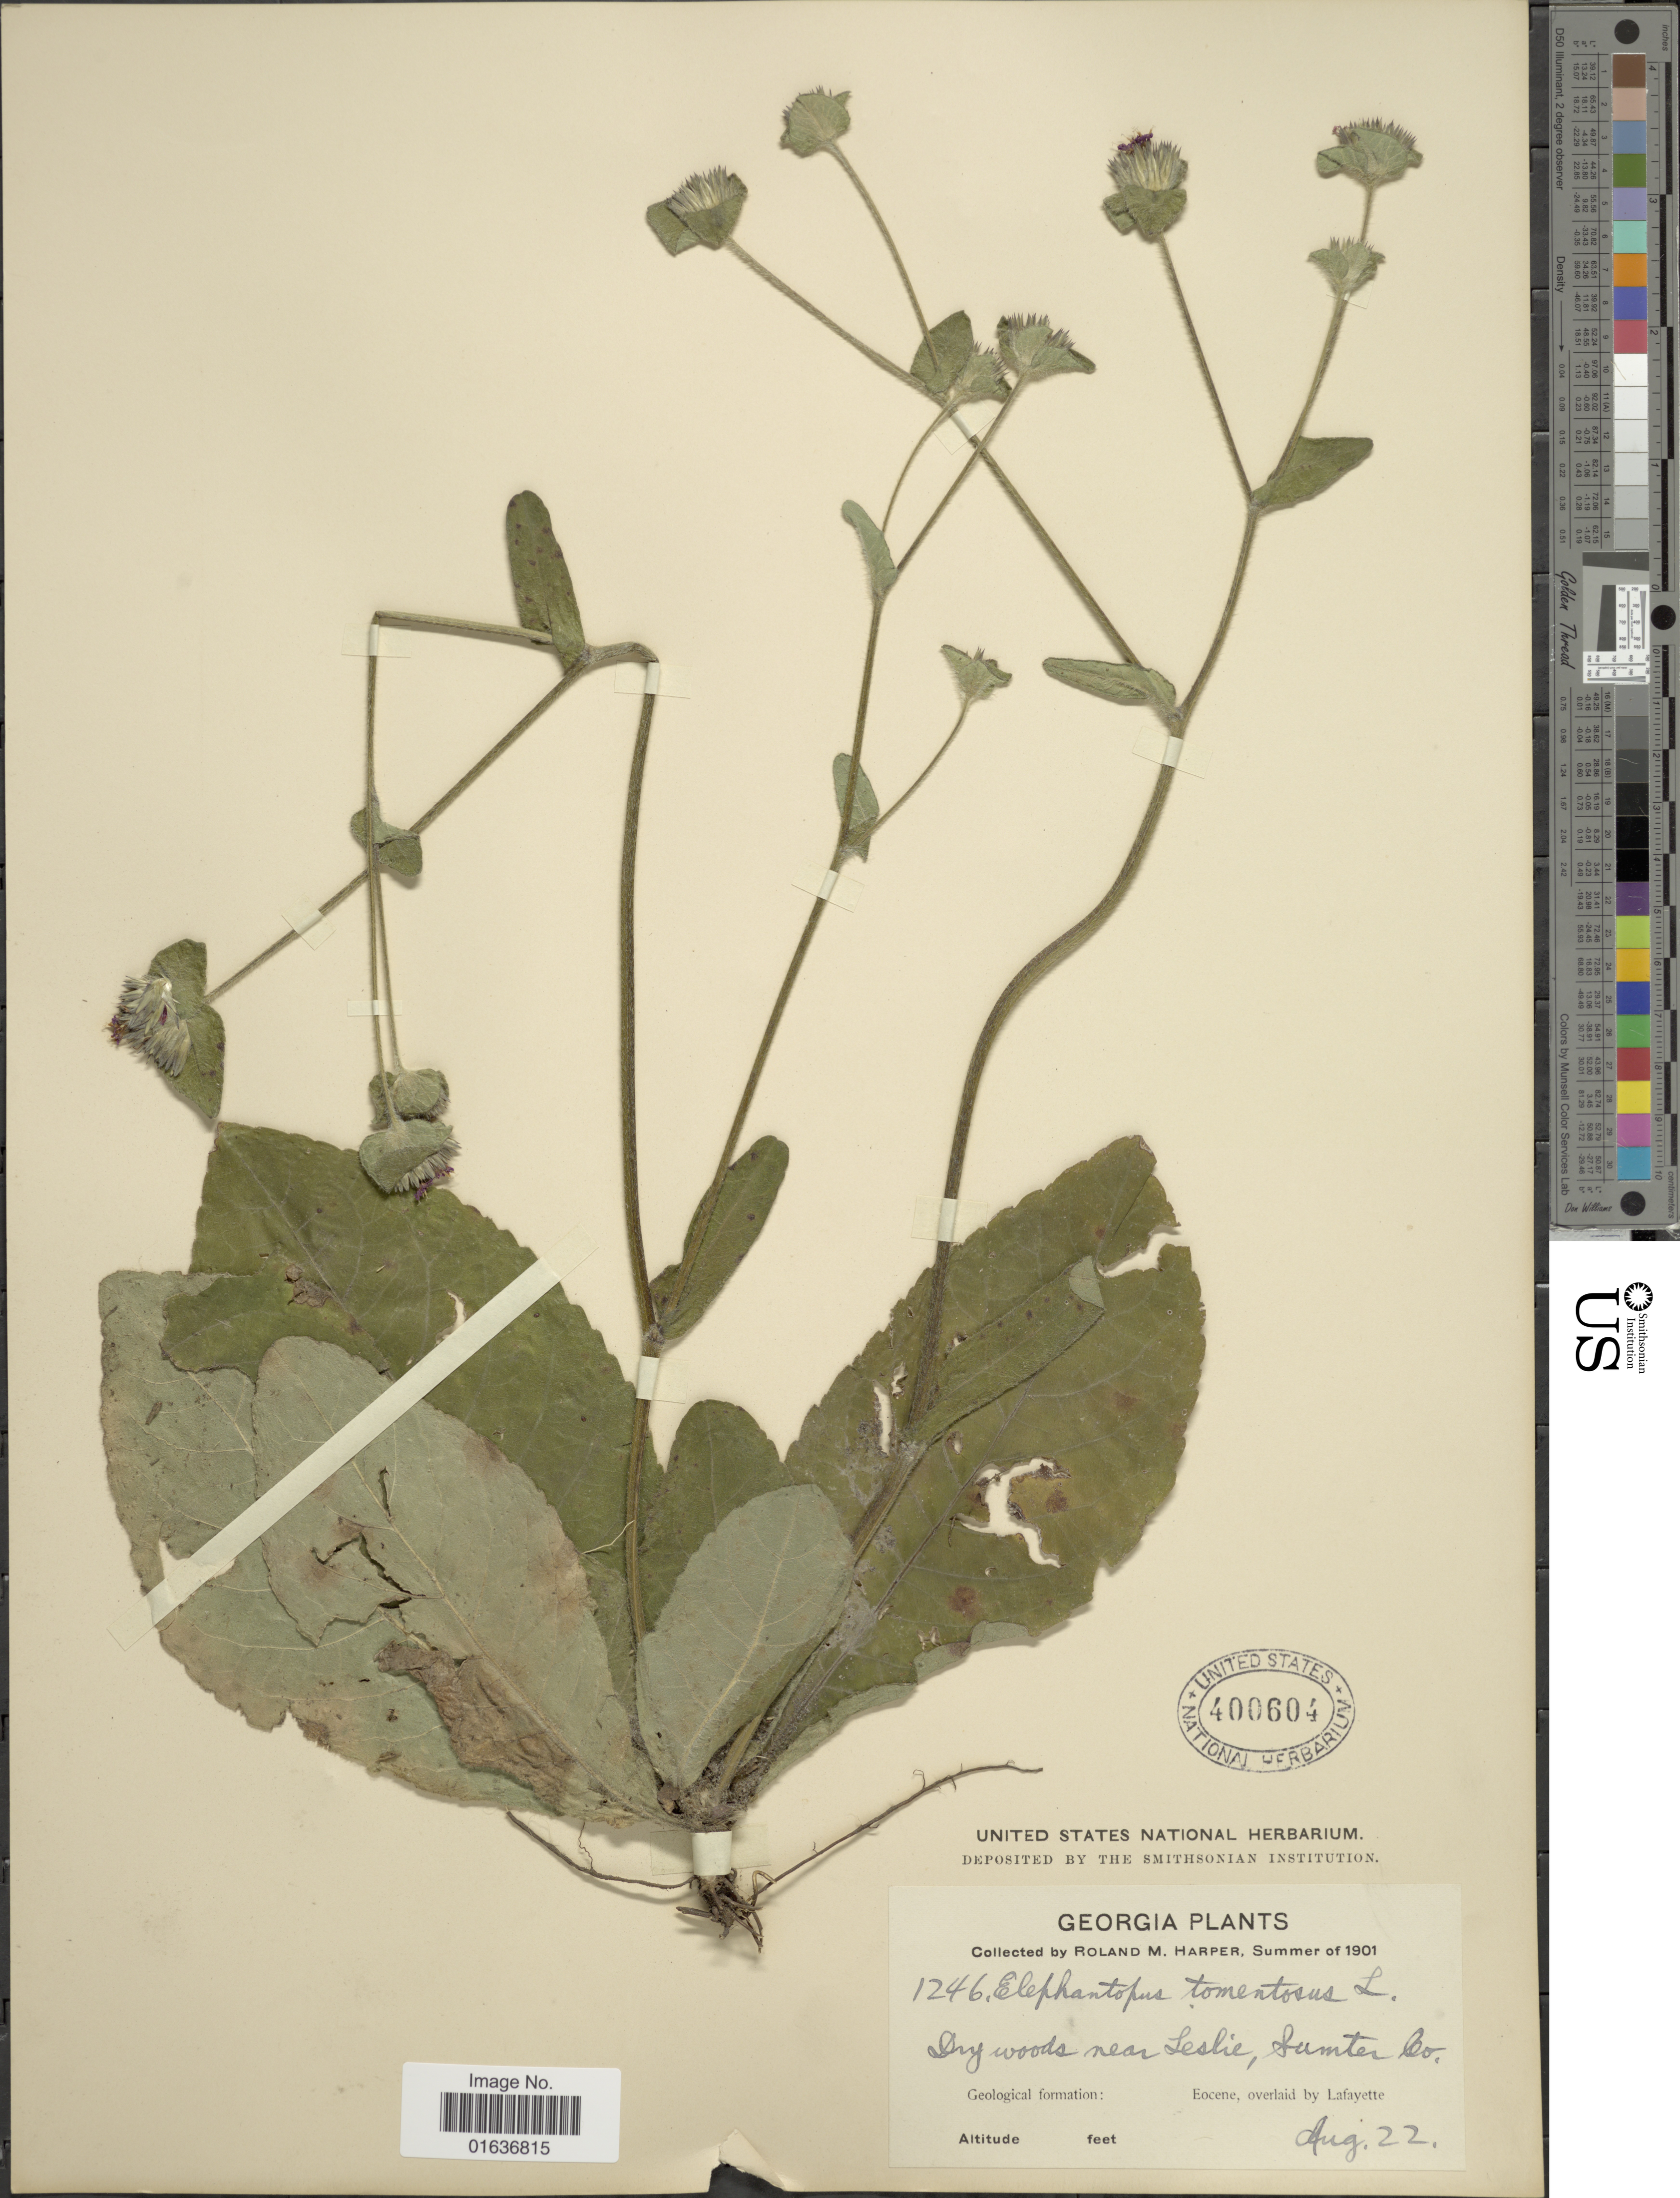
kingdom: Plantae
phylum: Tracheophyta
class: Magnoliopsida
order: Asterales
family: Asteraceae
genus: Elephantopus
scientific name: Elephantopus tomentosus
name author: L.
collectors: R. M. Harper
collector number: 1246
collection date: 1901-08-22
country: United States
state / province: Georgia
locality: Dry woods near Leslie, Sumter Co. Geological formation: Eocene, overlaid by Lafayette.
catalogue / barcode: US 400604